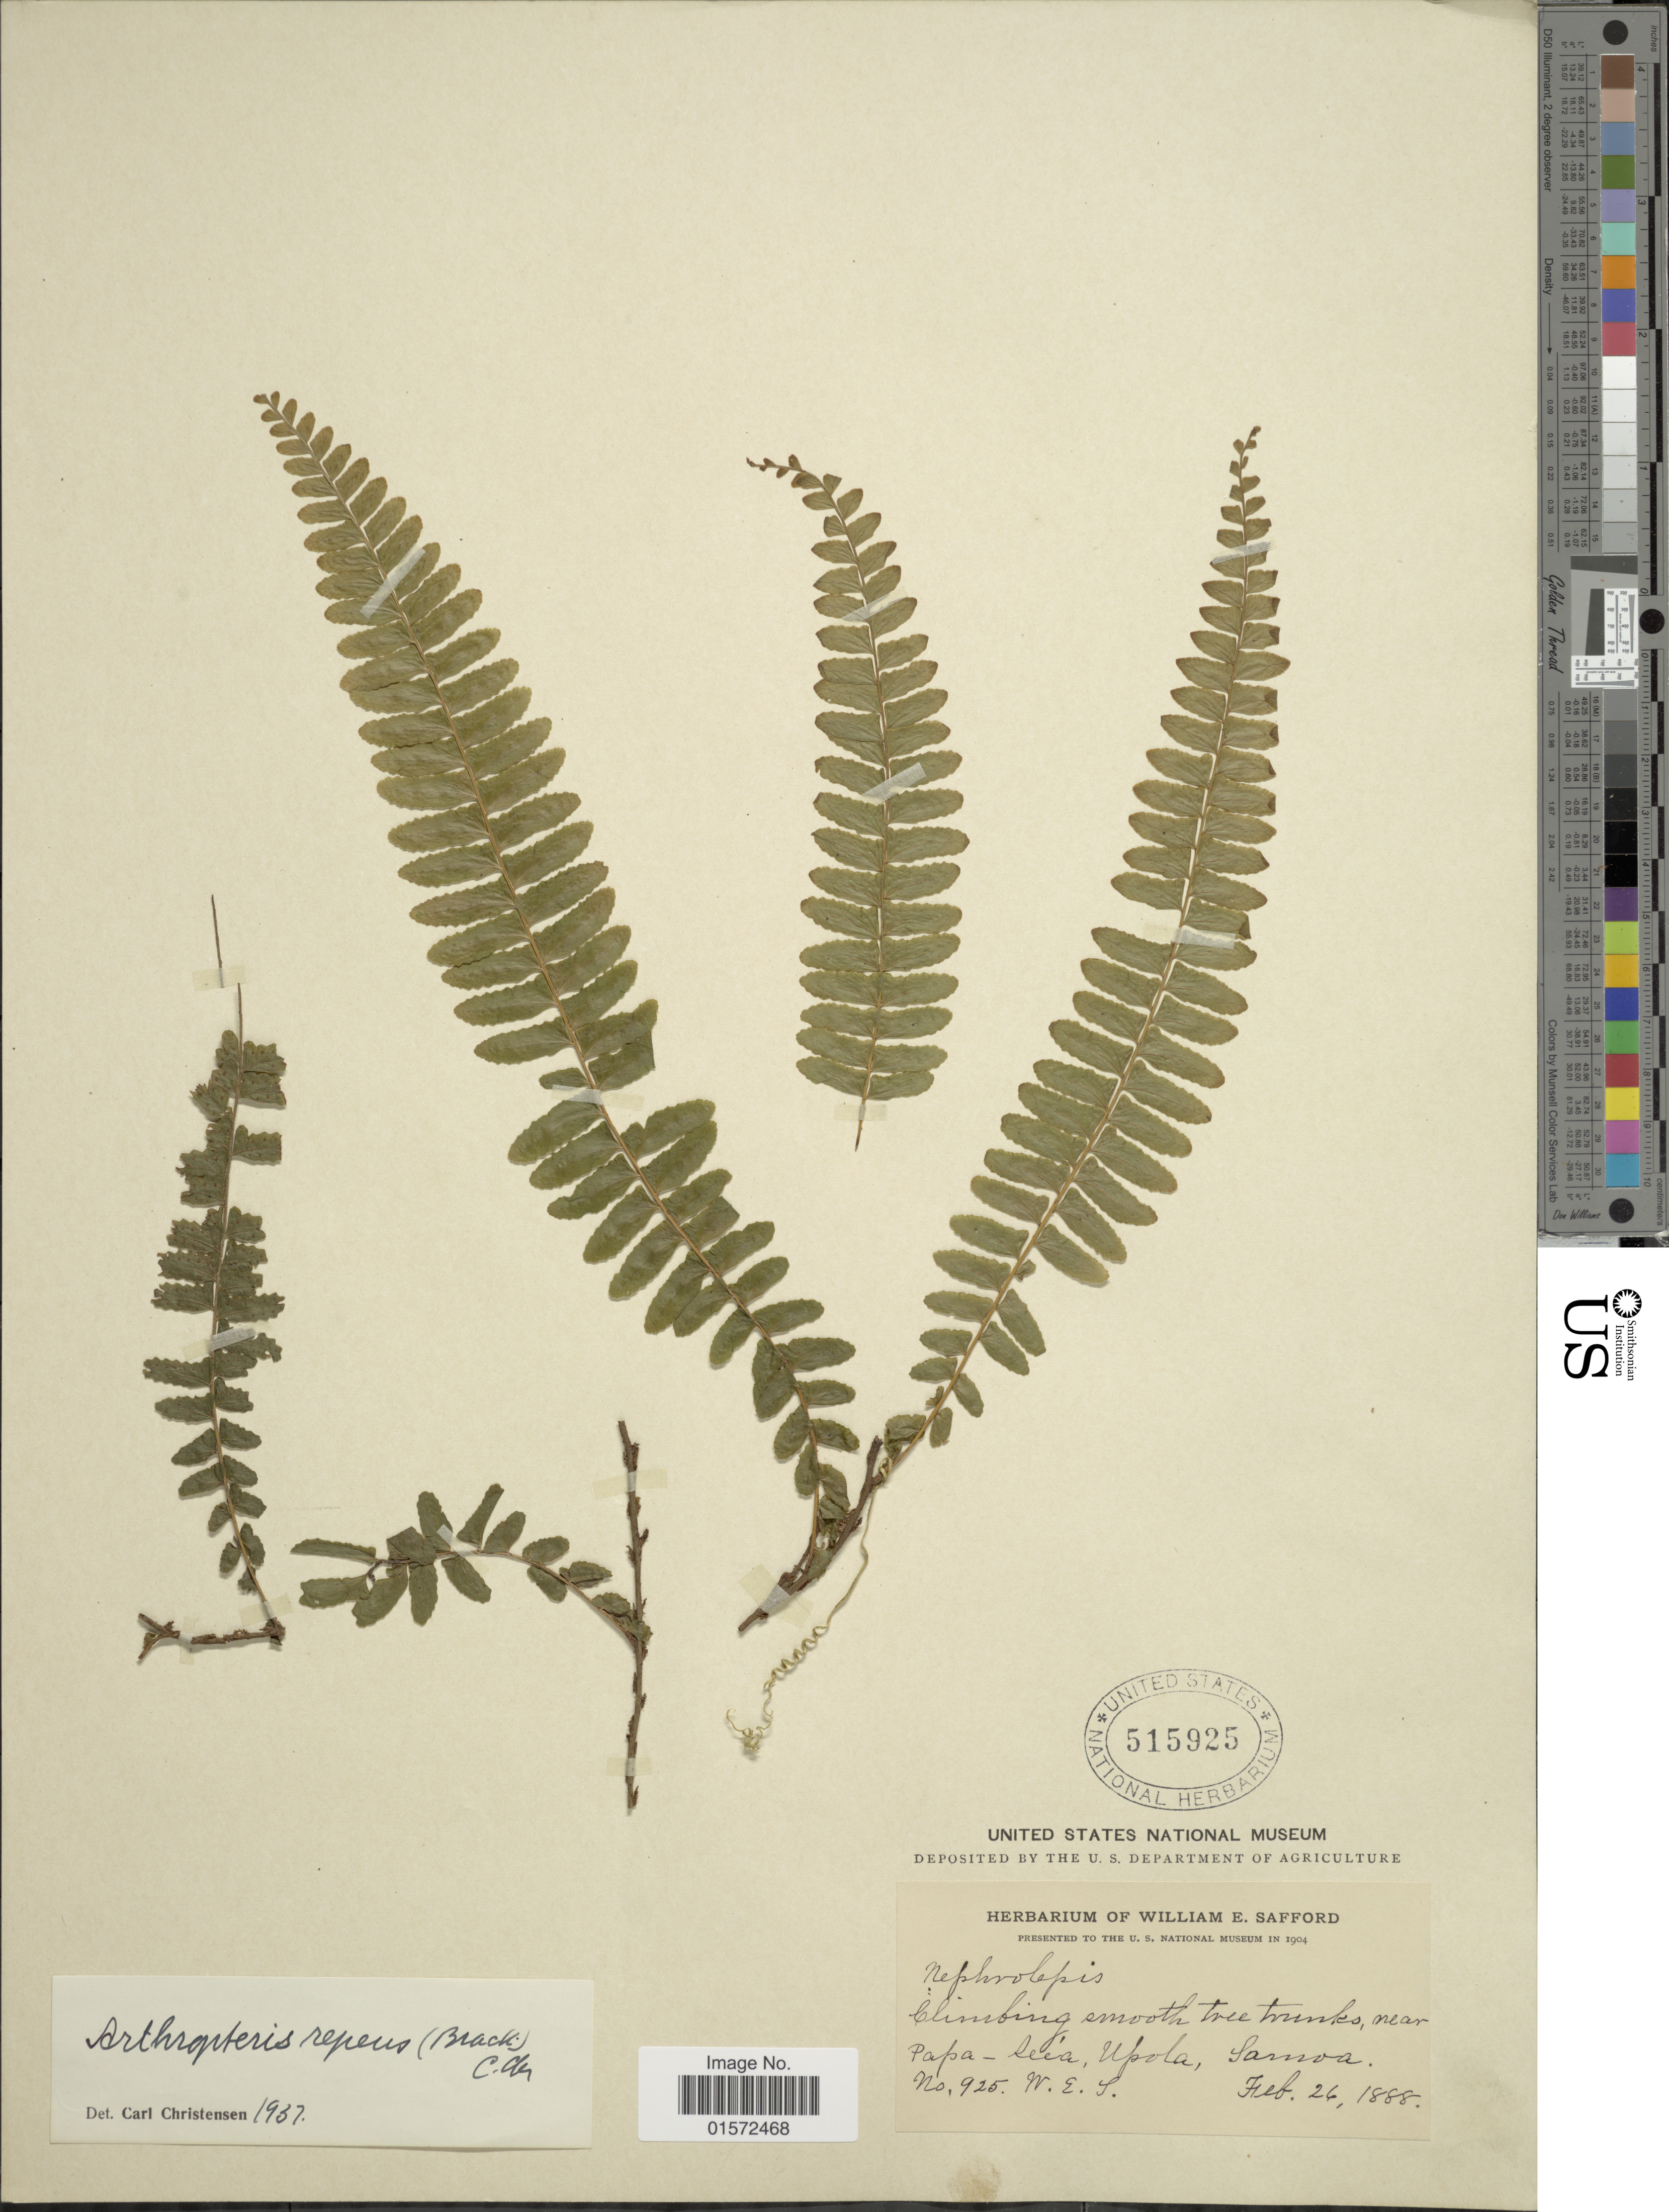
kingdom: Plantae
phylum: Tracheophyta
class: Polypodiopsida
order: Polypodiales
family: Tectariaceae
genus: Arthropteris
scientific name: Arthropteris repens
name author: (Brack.) C. Chr.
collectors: W. E. Safford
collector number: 925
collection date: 1888-02-26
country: Samoa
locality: Near Pap,Leea Upolu,Samoa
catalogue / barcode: US 515925